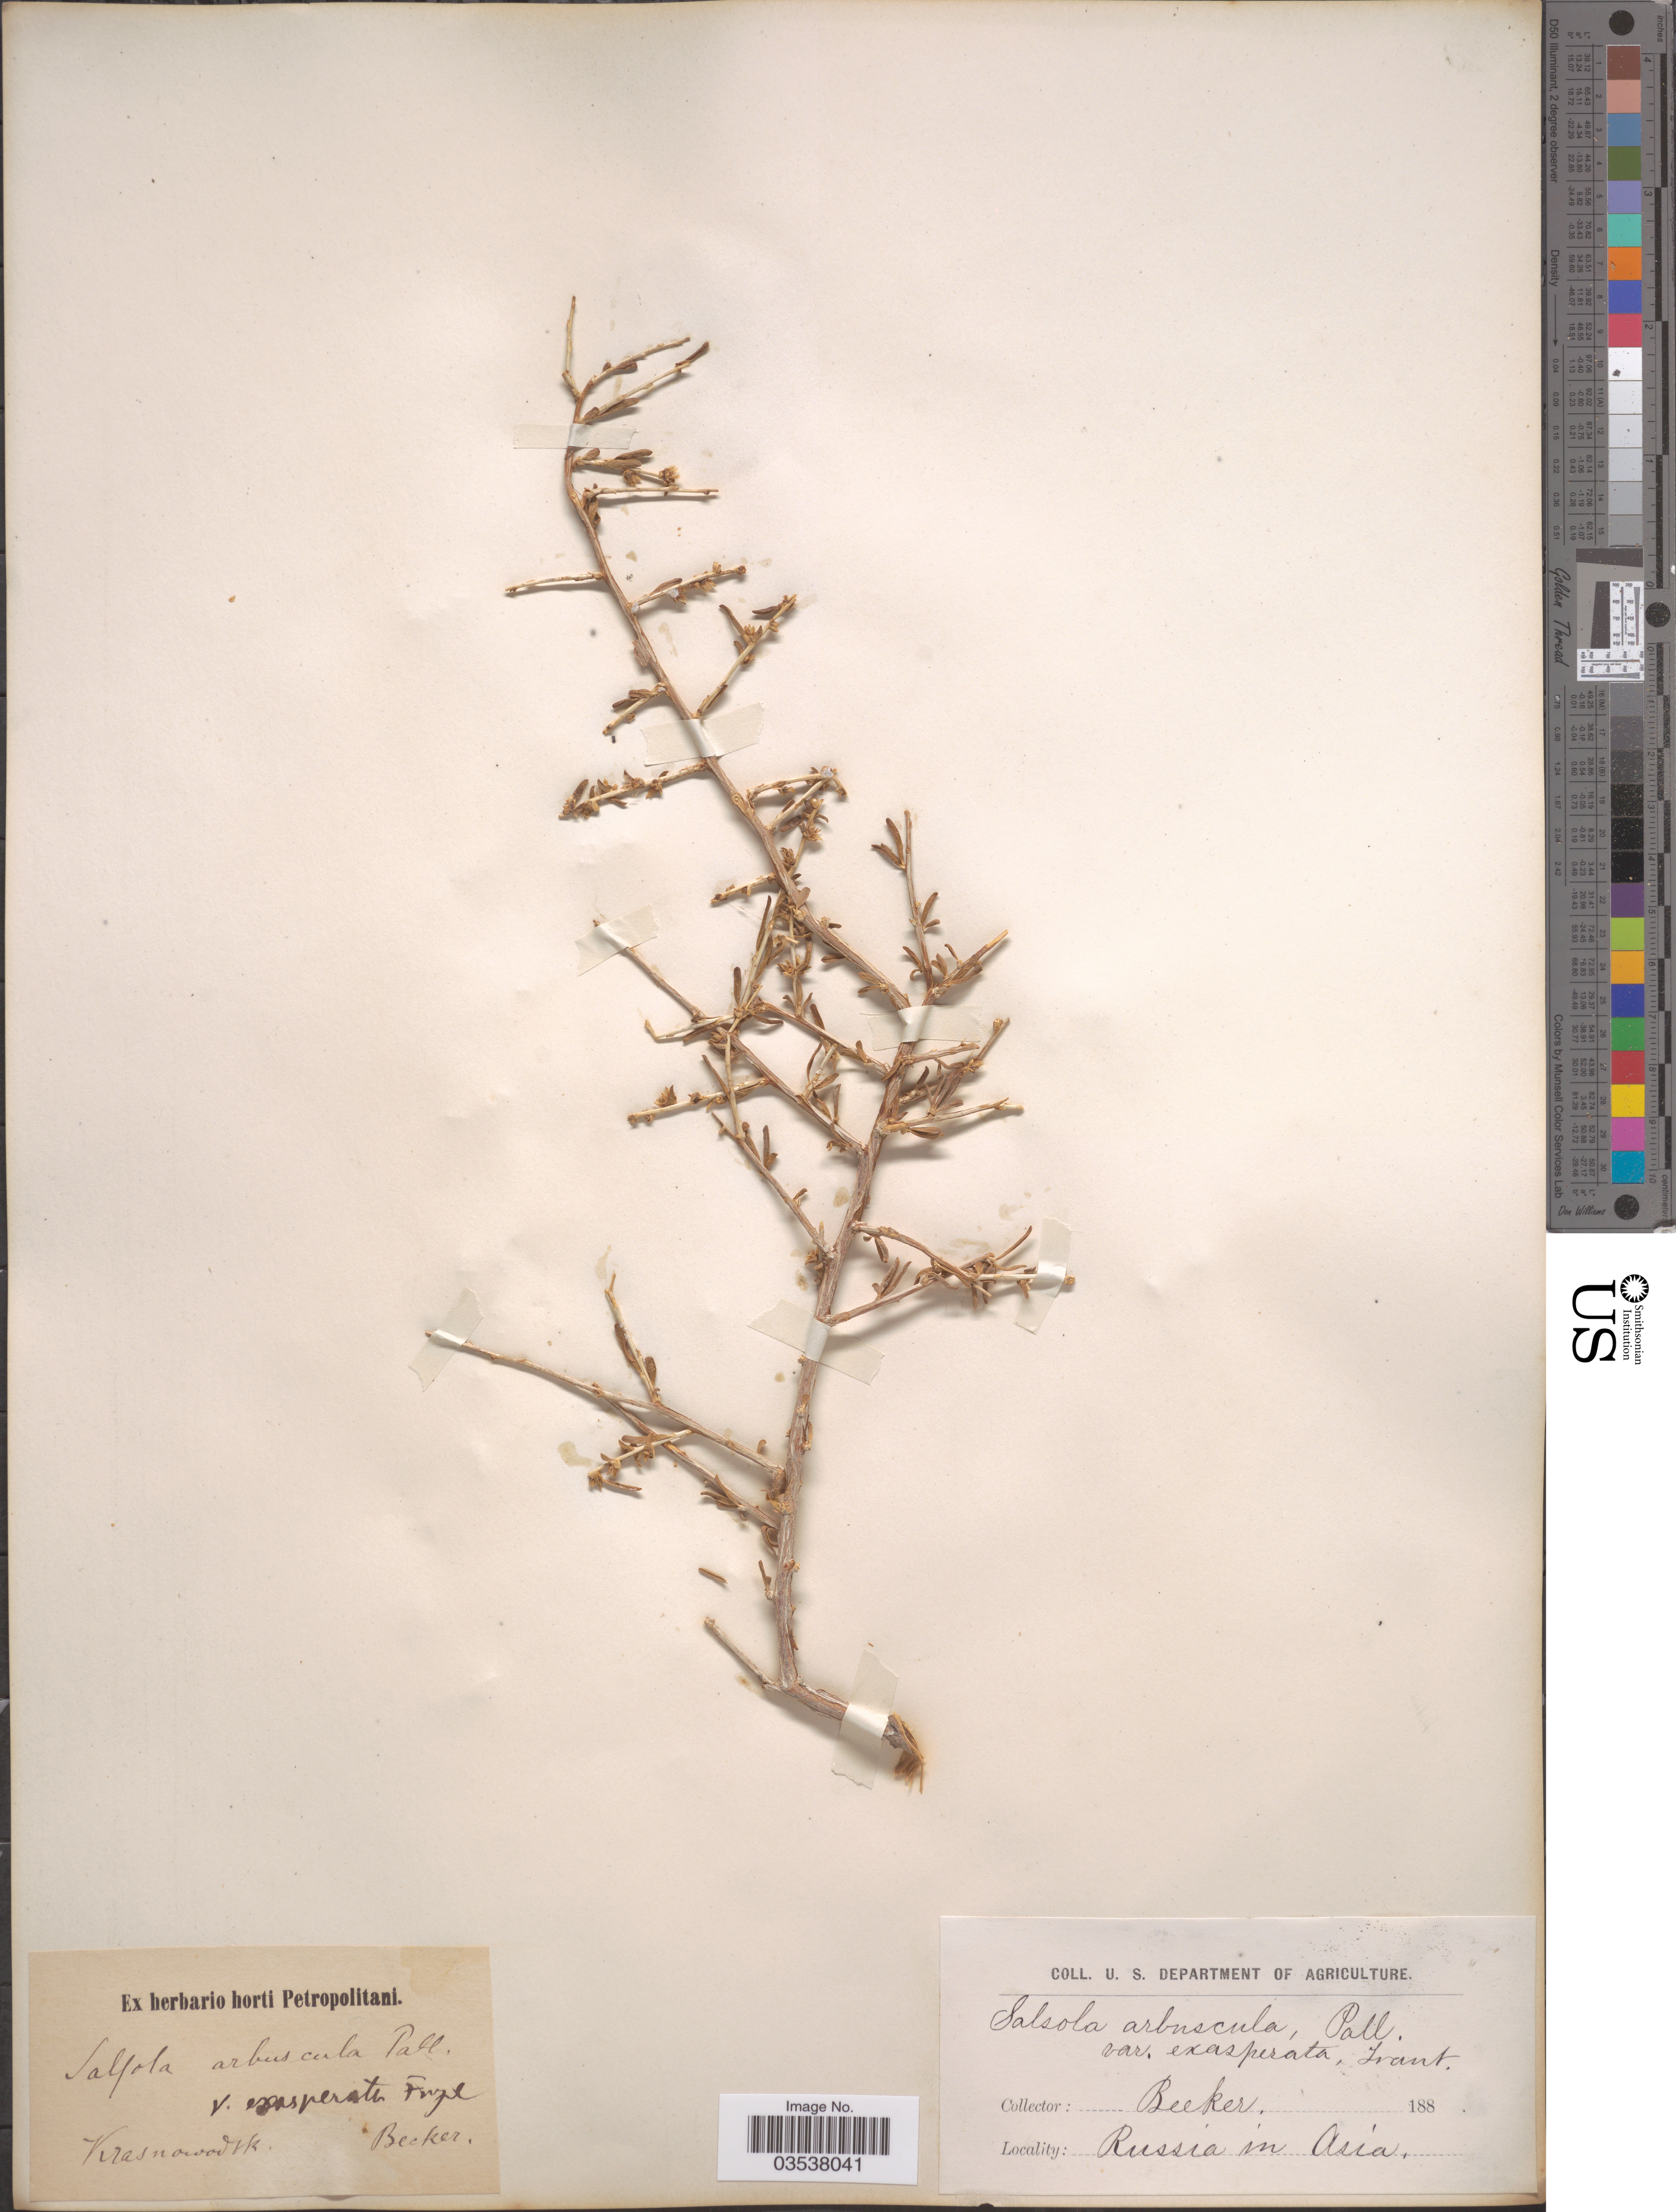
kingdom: Plantae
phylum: Tracheophyta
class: Magnoliopsida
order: Caryophyllales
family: Amaranthaceae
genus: Xylosalsola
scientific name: Xylosalsola arbuscula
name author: (Pall.) Tzvelev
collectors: -. Becker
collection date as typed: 188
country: Turkmenistan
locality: Krasnowodsk. Russia in Asia.